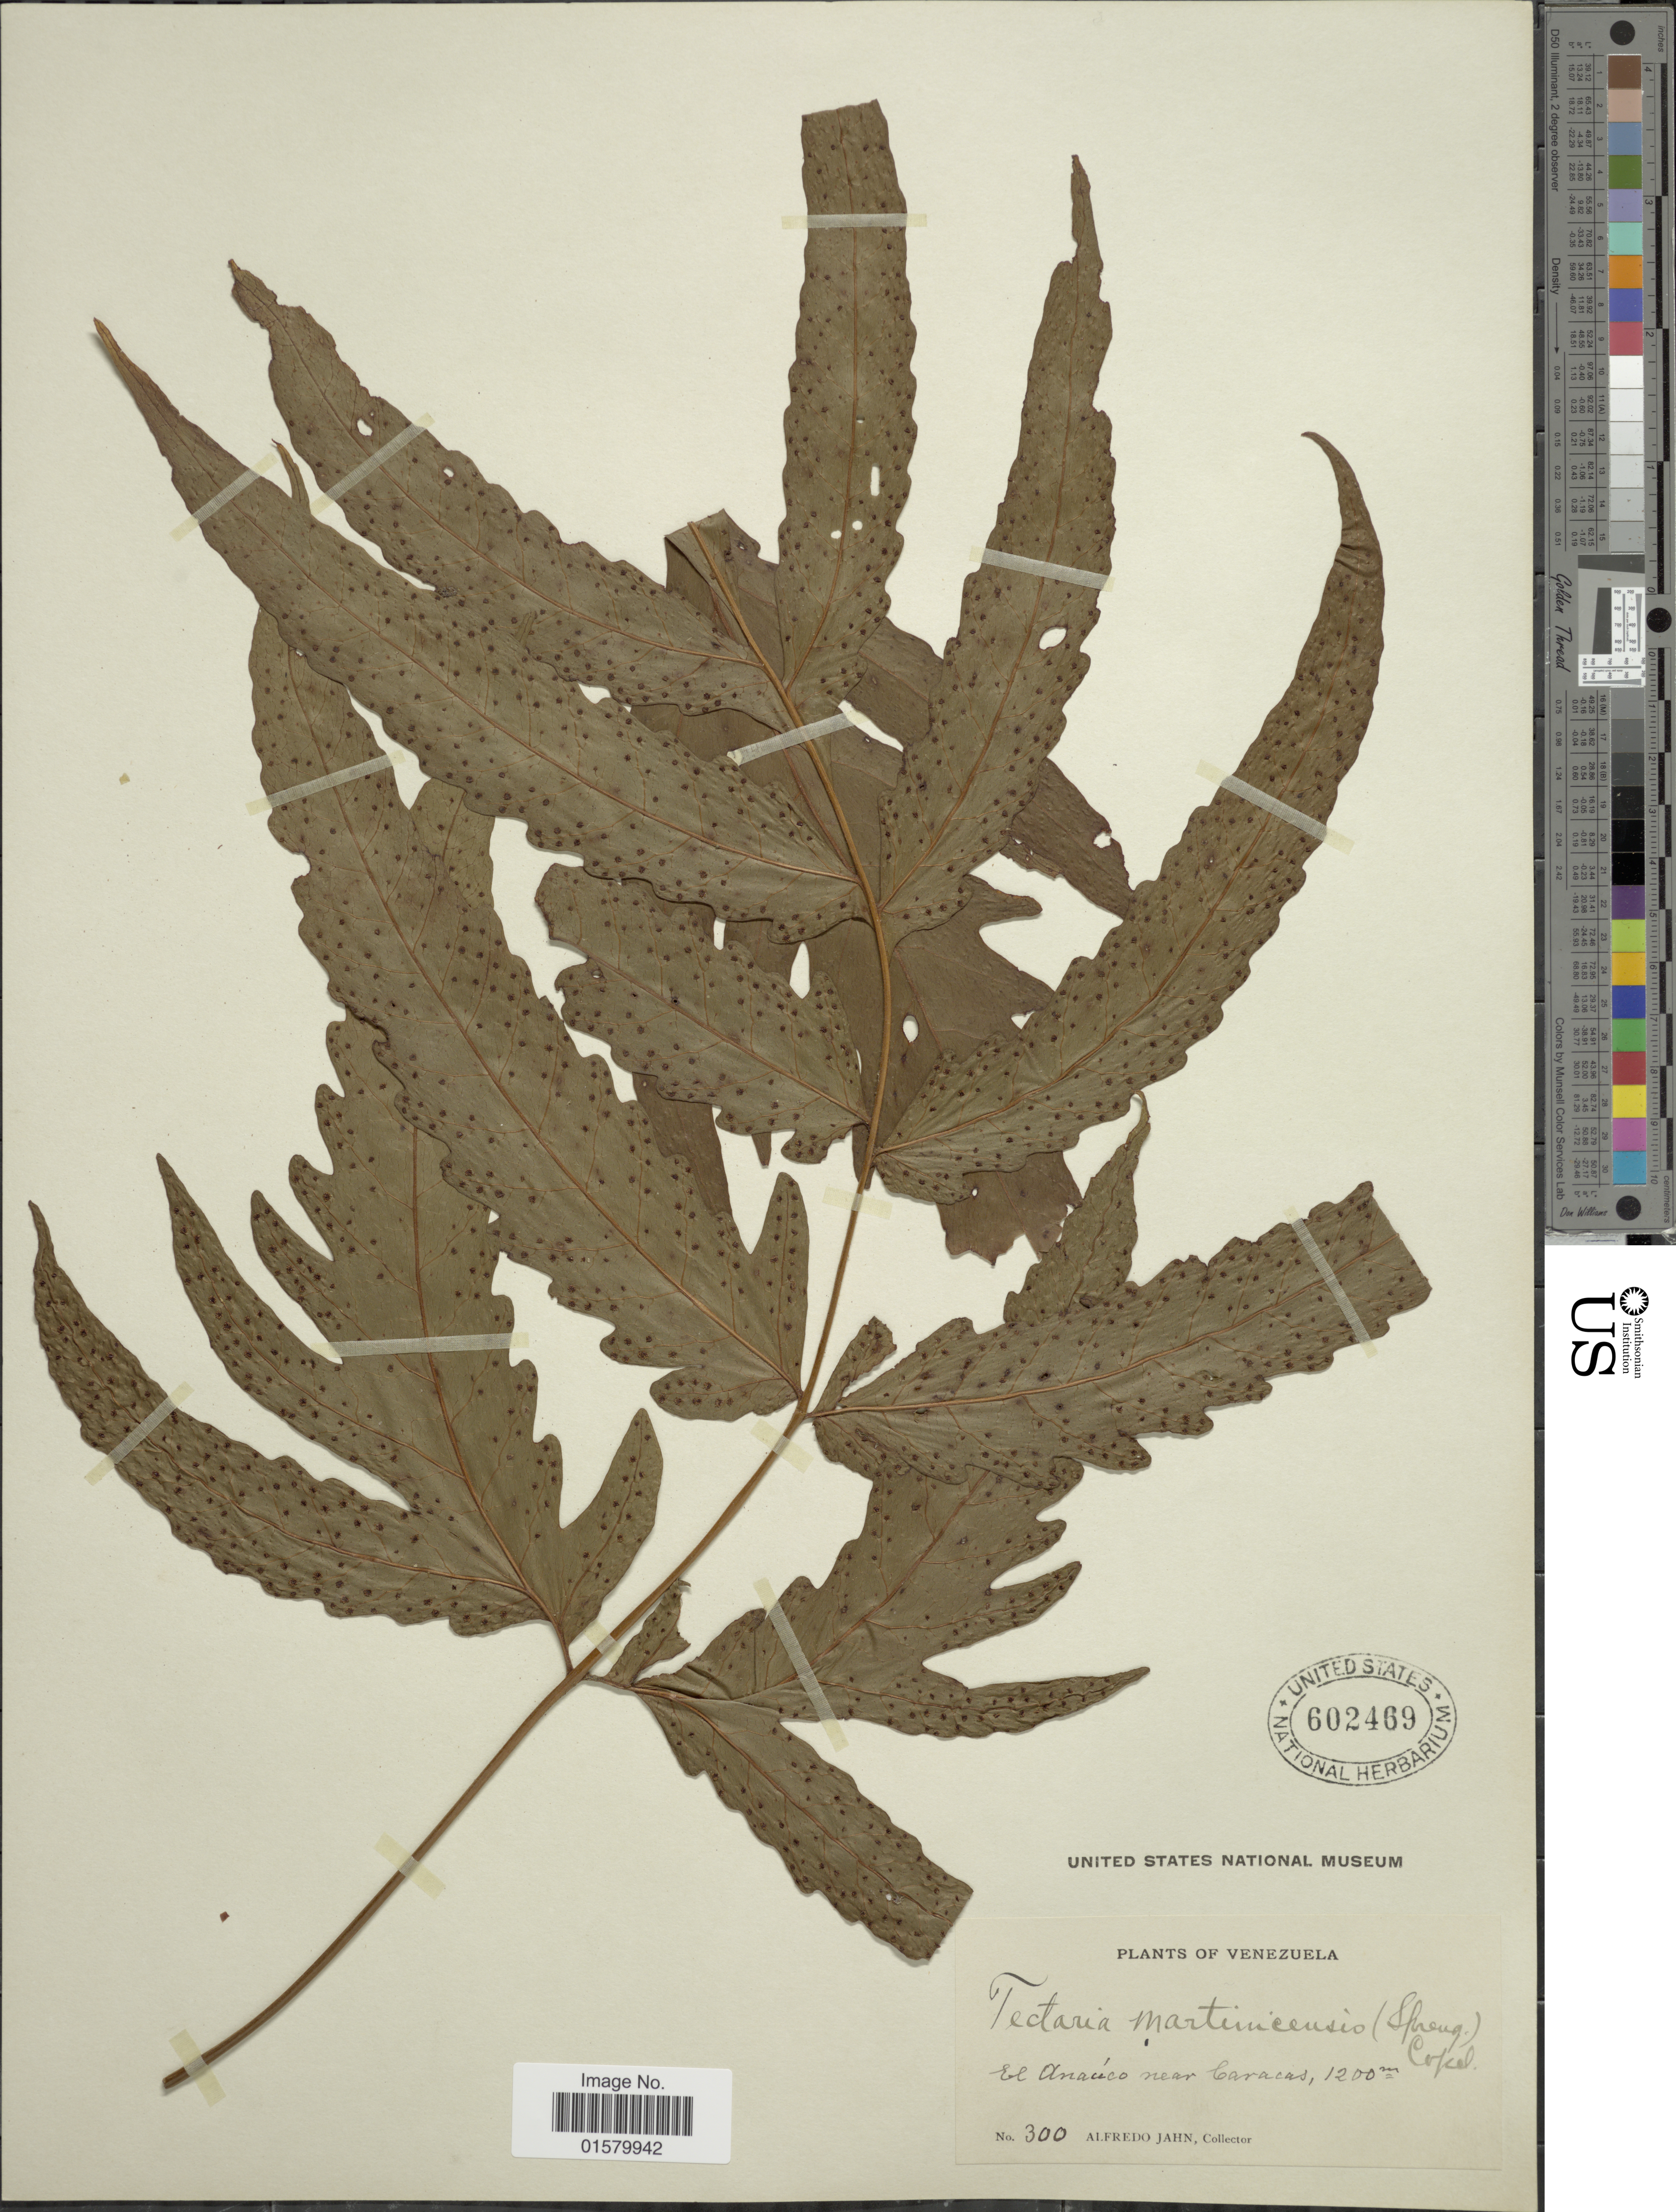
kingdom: Plantae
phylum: Tracheophyta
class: Polypodiopsida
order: Polypodiales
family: Tectariaceae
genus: Tectaria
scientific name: Tectaria transiens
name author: (C.V. Morton) A.R. Sm.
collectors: A. Jahn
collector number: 300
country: Venezuela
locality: El Anauco near Caracas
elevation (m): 1200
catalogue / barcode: US 602469